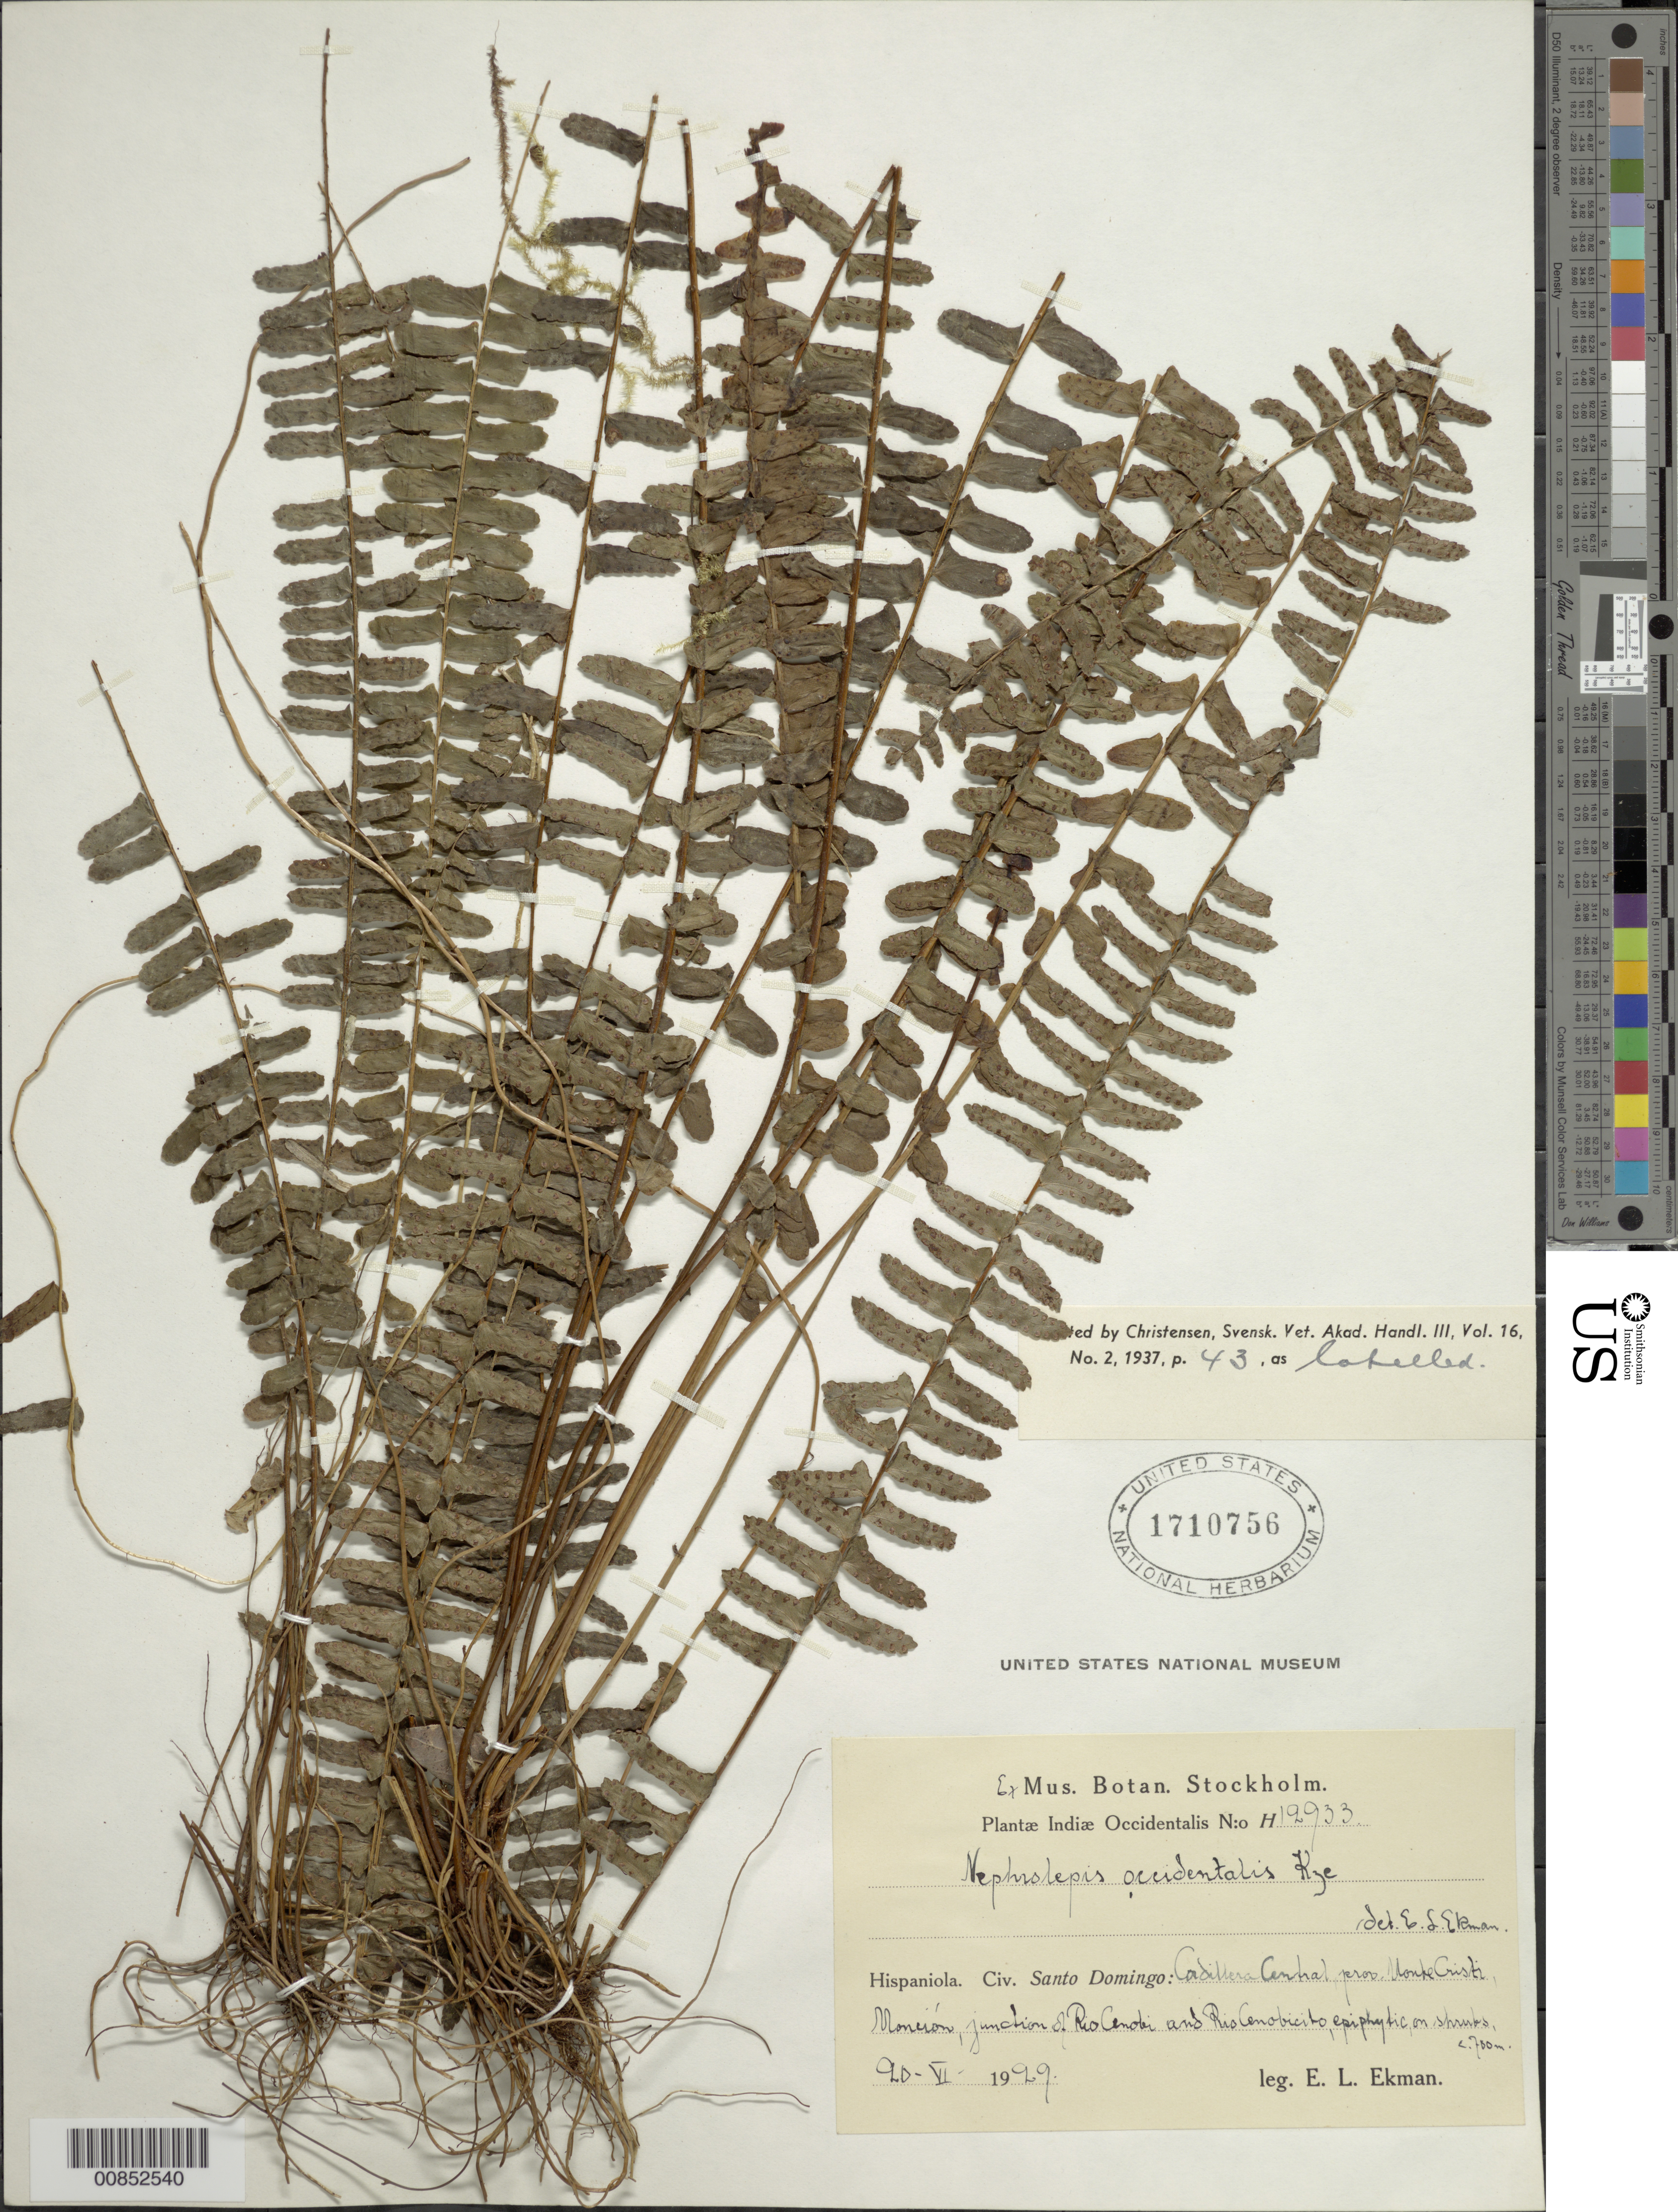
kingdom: Plantae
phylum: Tracheophyta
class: Polypodiopsida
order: Polypodiales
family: Nephrolepidaceae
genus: Nephrolepis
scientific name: Nephrolepis pectinata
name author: (Willd.) Schott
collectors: E. L. Ekman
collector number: H 12933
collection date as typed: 20 Jun 1929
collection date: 1929-06-20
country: Dominican Republic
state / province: Monte Cristi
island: Hispaniola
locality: Cordillera Central, Manción, junction of Río Cenobi and Río Cenobicito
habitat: On shrubs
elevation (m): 700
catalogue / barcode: US 1710756